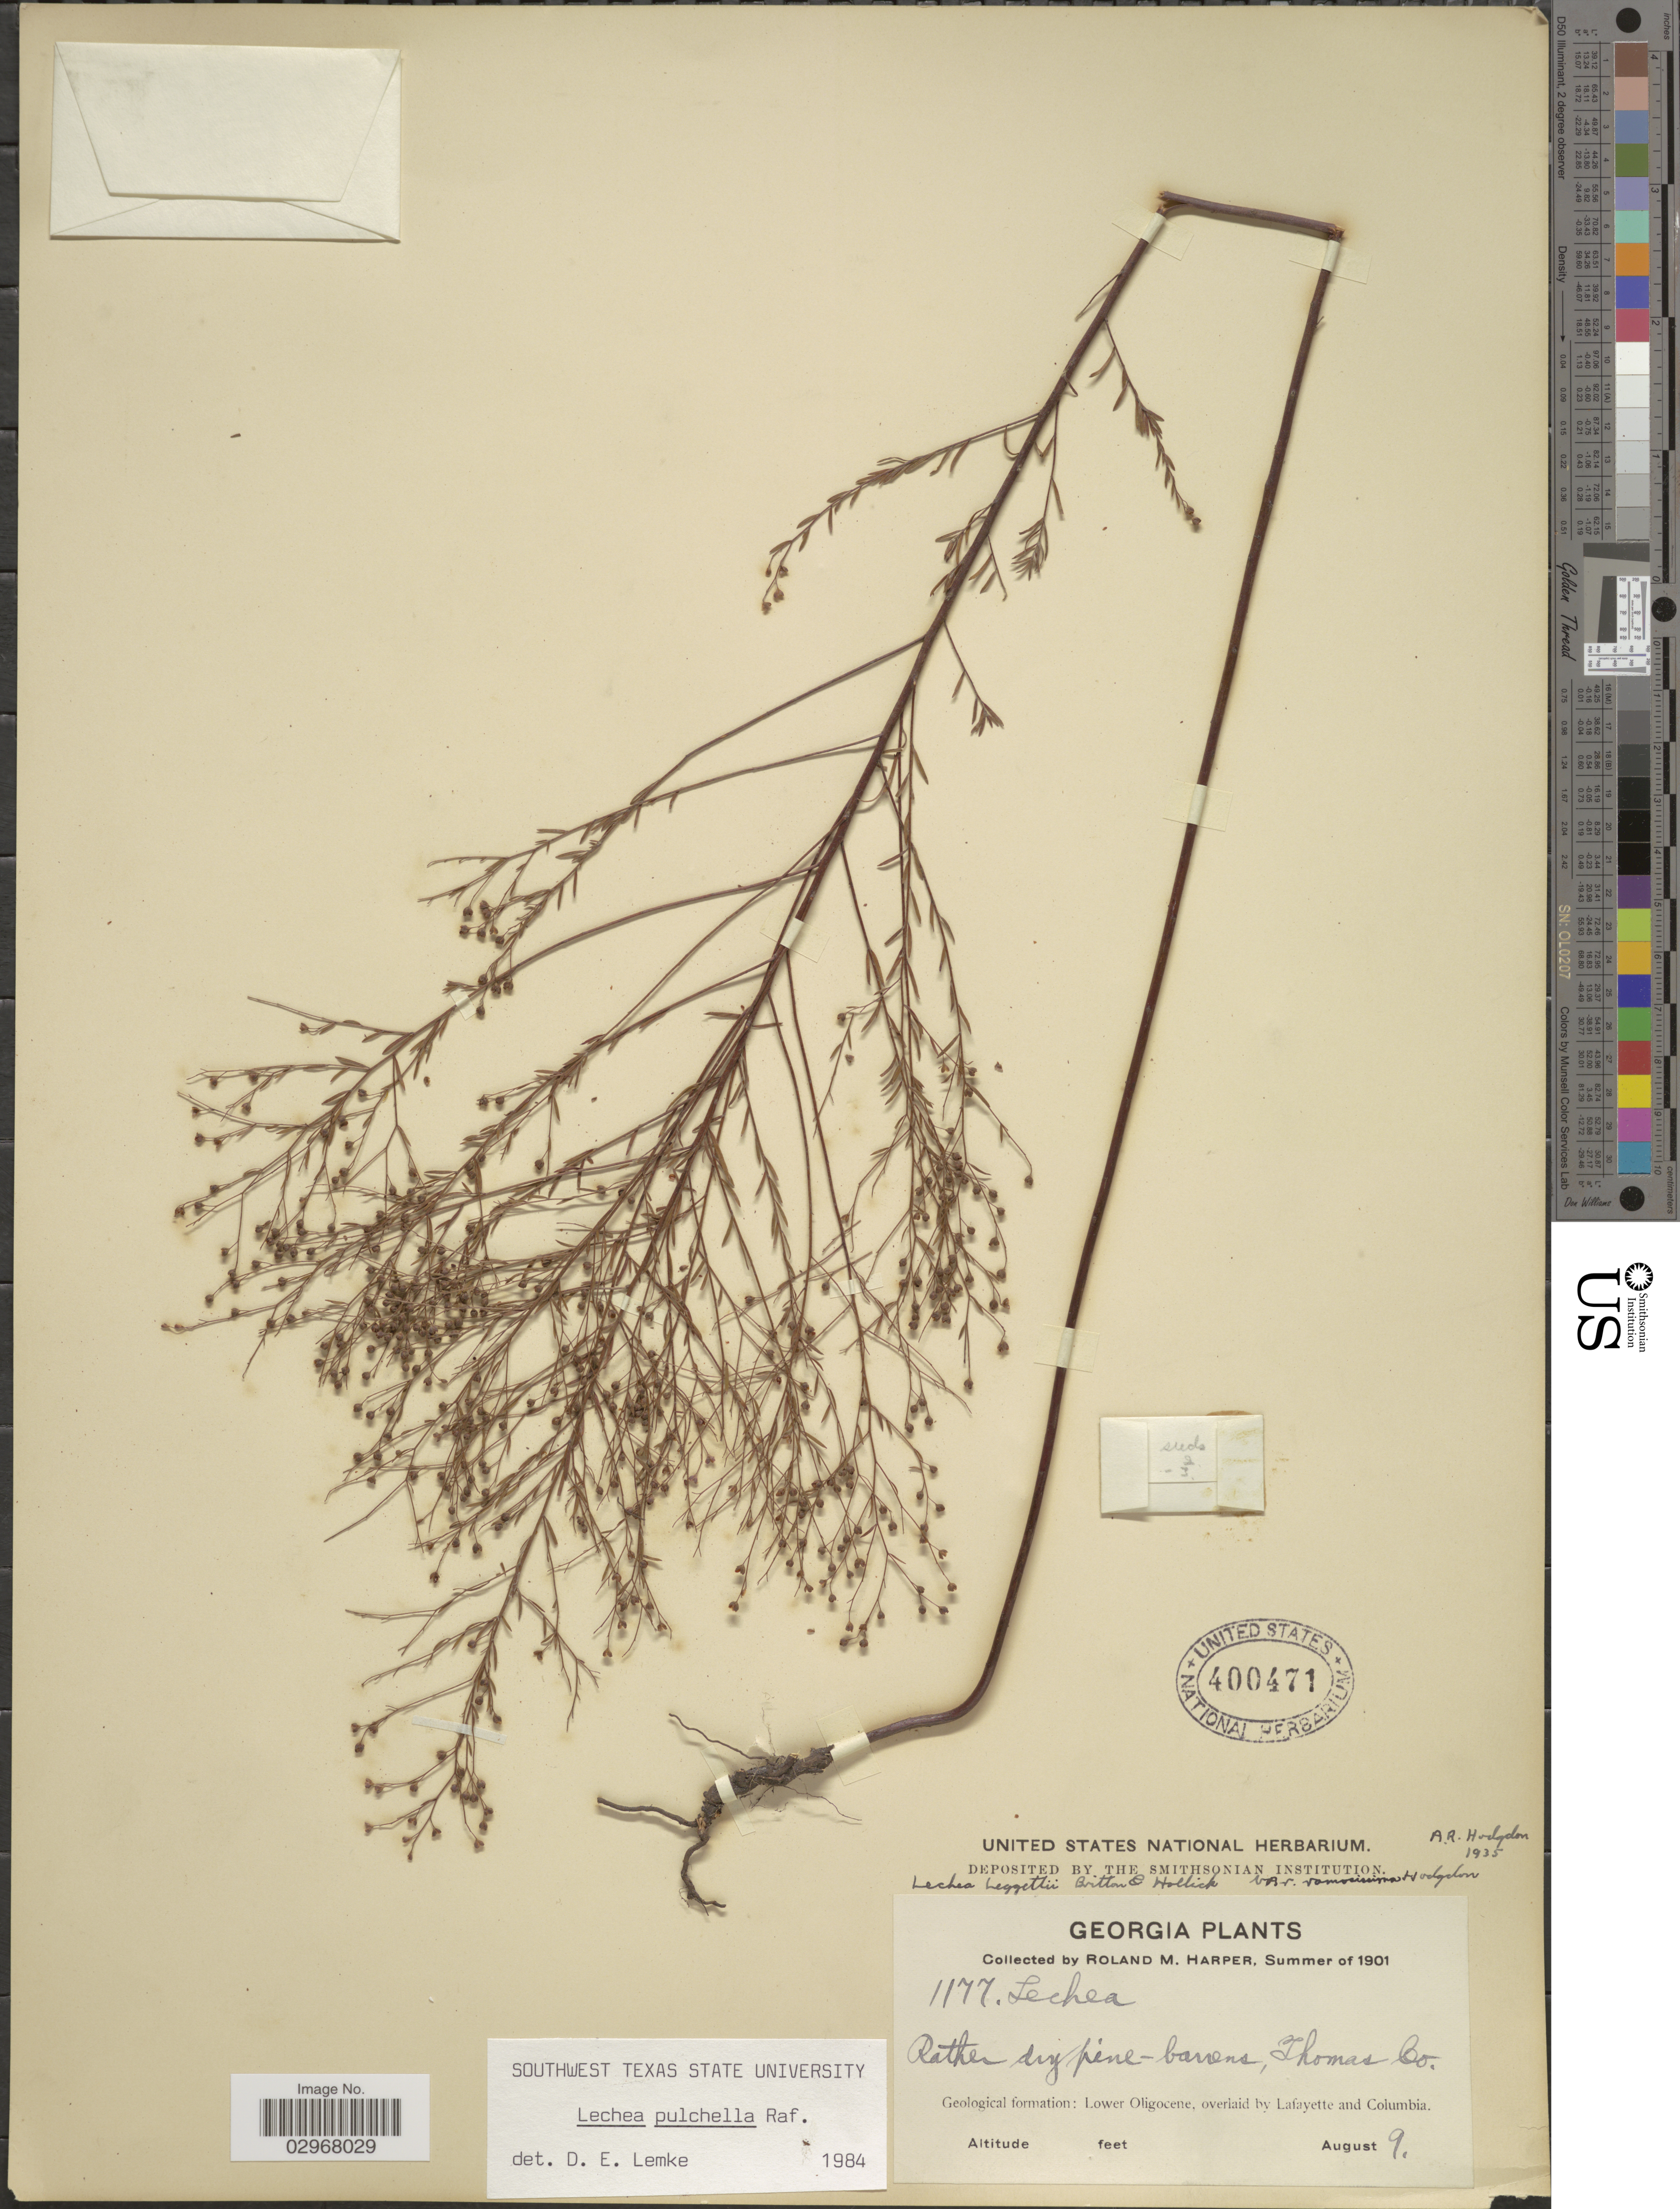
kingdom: Plantae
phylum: Tracheophyta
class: Magnoliopsida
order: Malvales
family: Cistaceae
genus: Lechea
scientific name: Lechea pulchella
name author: Raf.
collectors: R. M. Harper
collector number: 1177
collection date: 1901-08-09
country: United States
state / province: Georgia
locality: Thomas Co. Geological formation: Lower Oligocene, overlaid by Lafayette and Columbia.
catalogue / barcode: US 400471